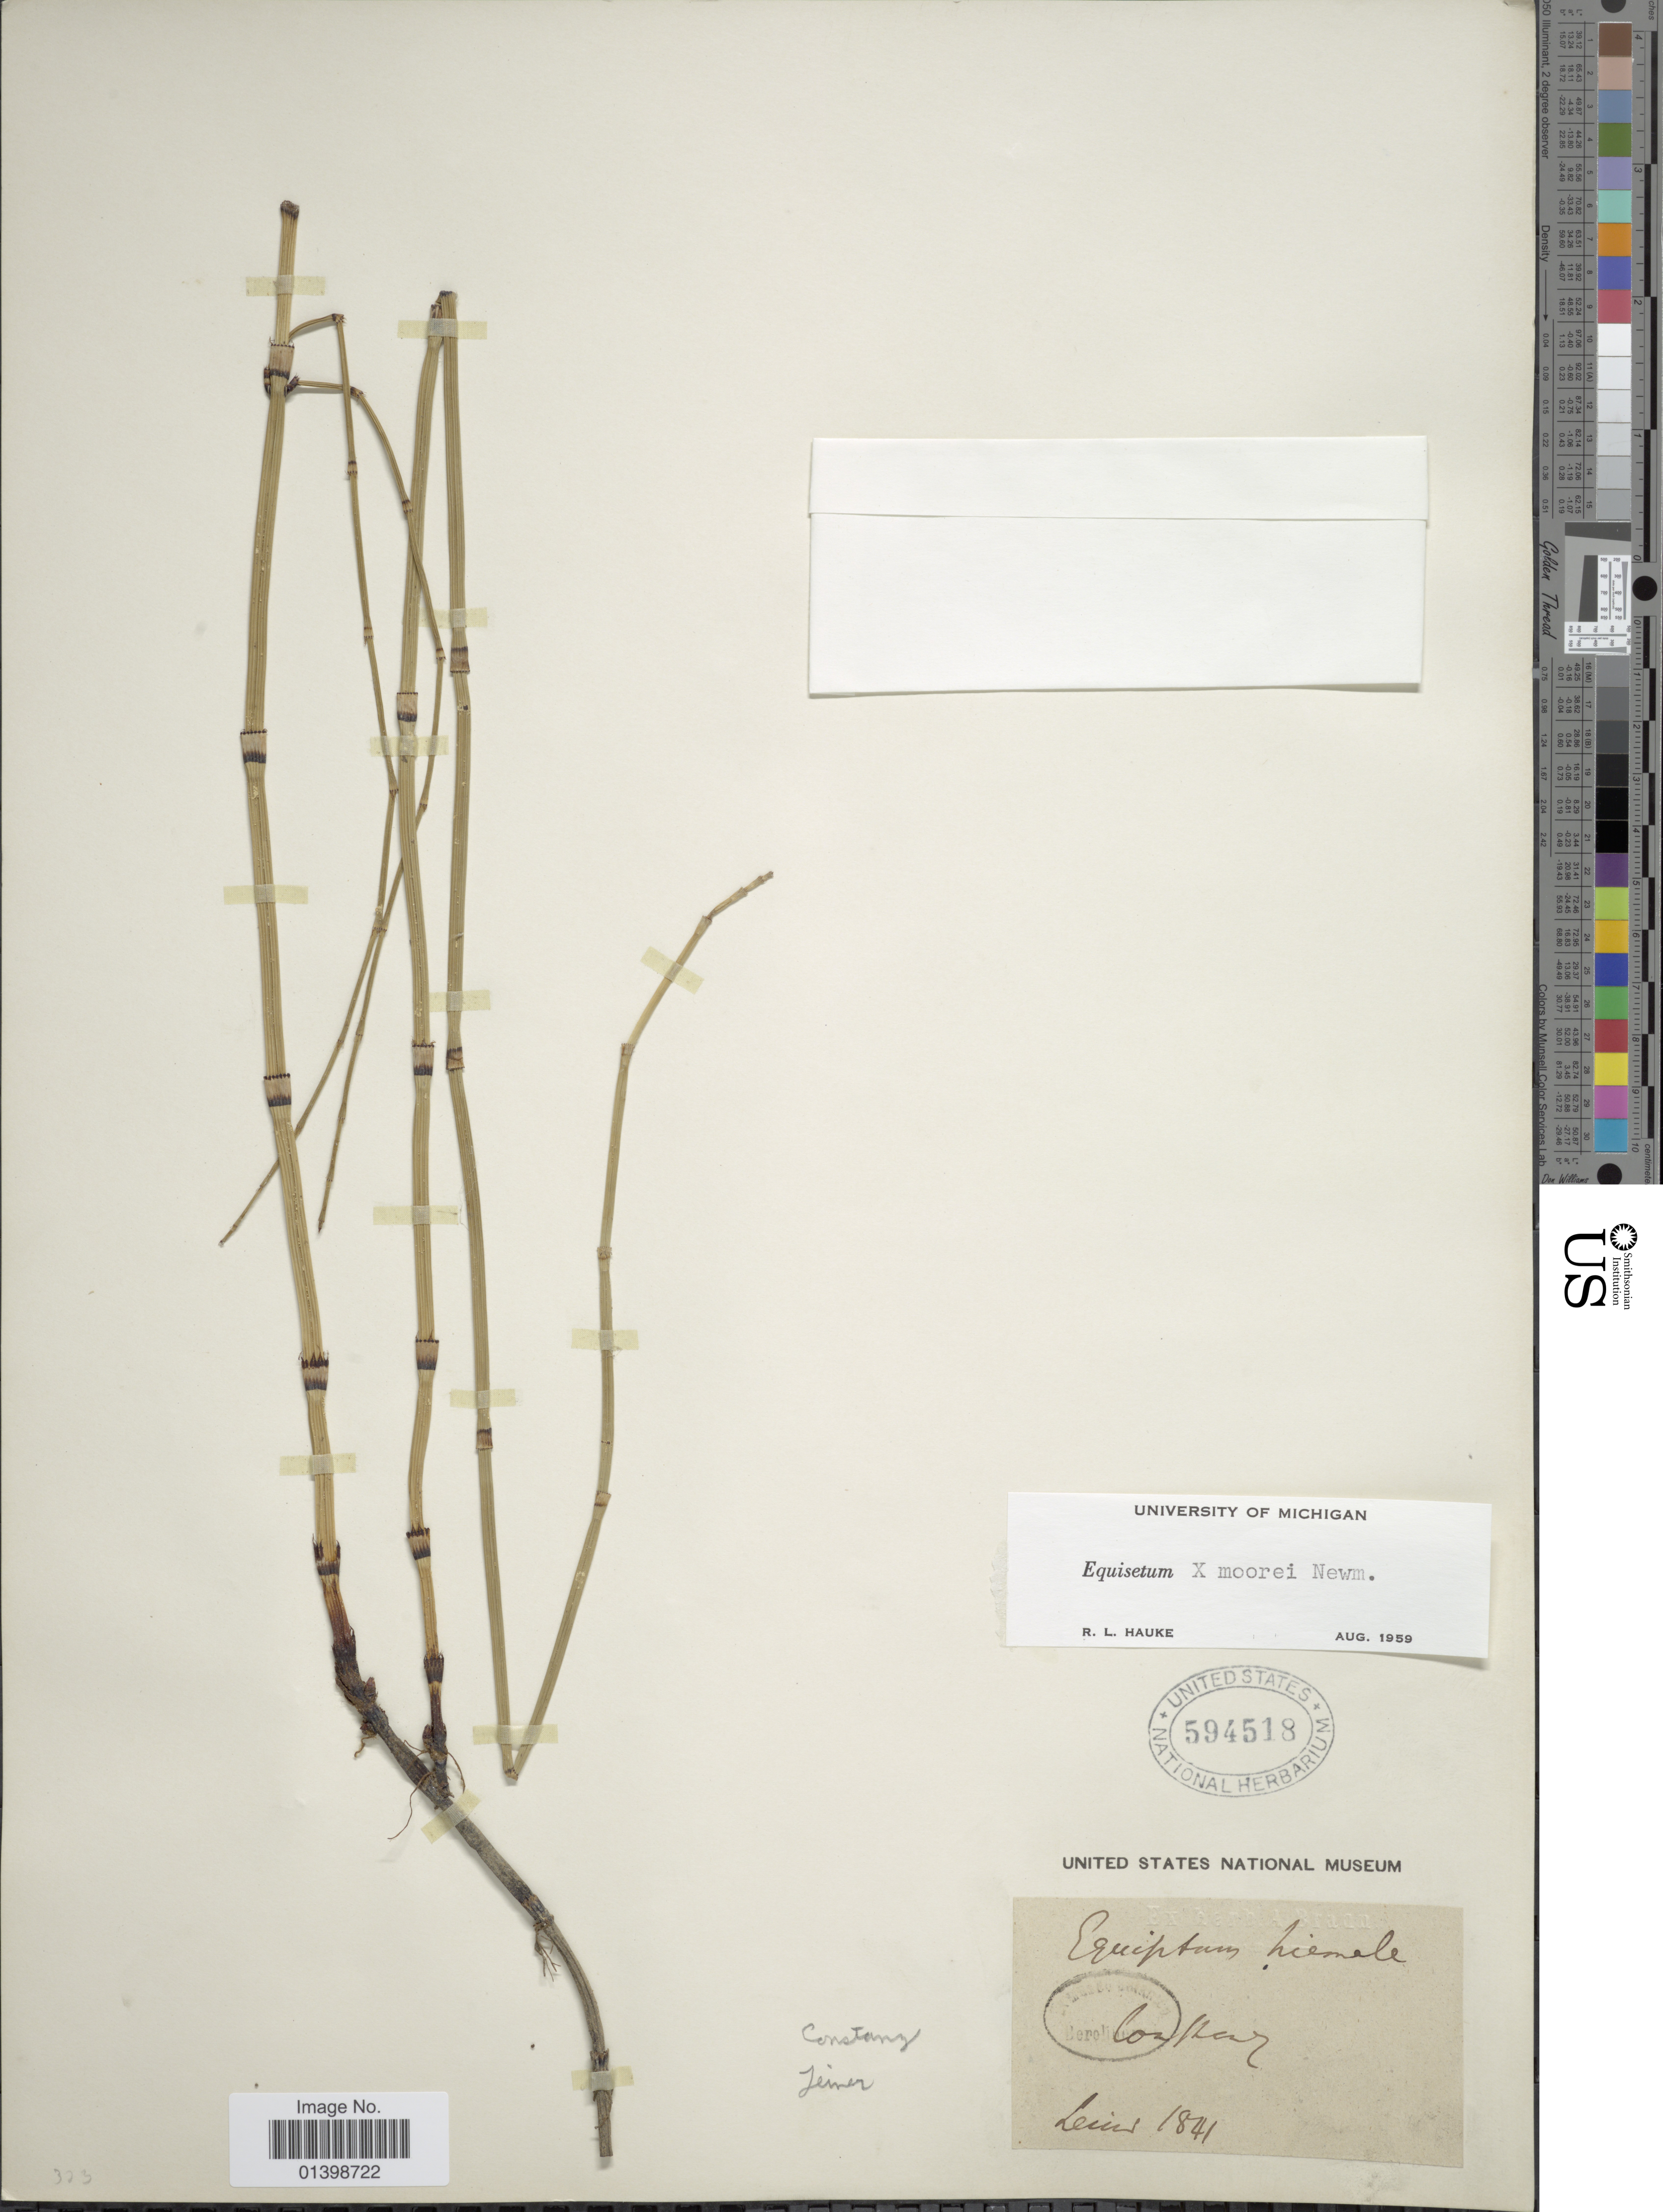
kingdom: Plantae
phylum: Tracheophyta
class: Polypodiopsida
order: Equisetales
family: Equisetaceae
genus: Equisetum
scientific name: Equisetum moorei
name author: Newman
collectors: -. Leiner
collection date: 1841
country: Germany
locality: Constanz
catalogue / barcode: US 594518